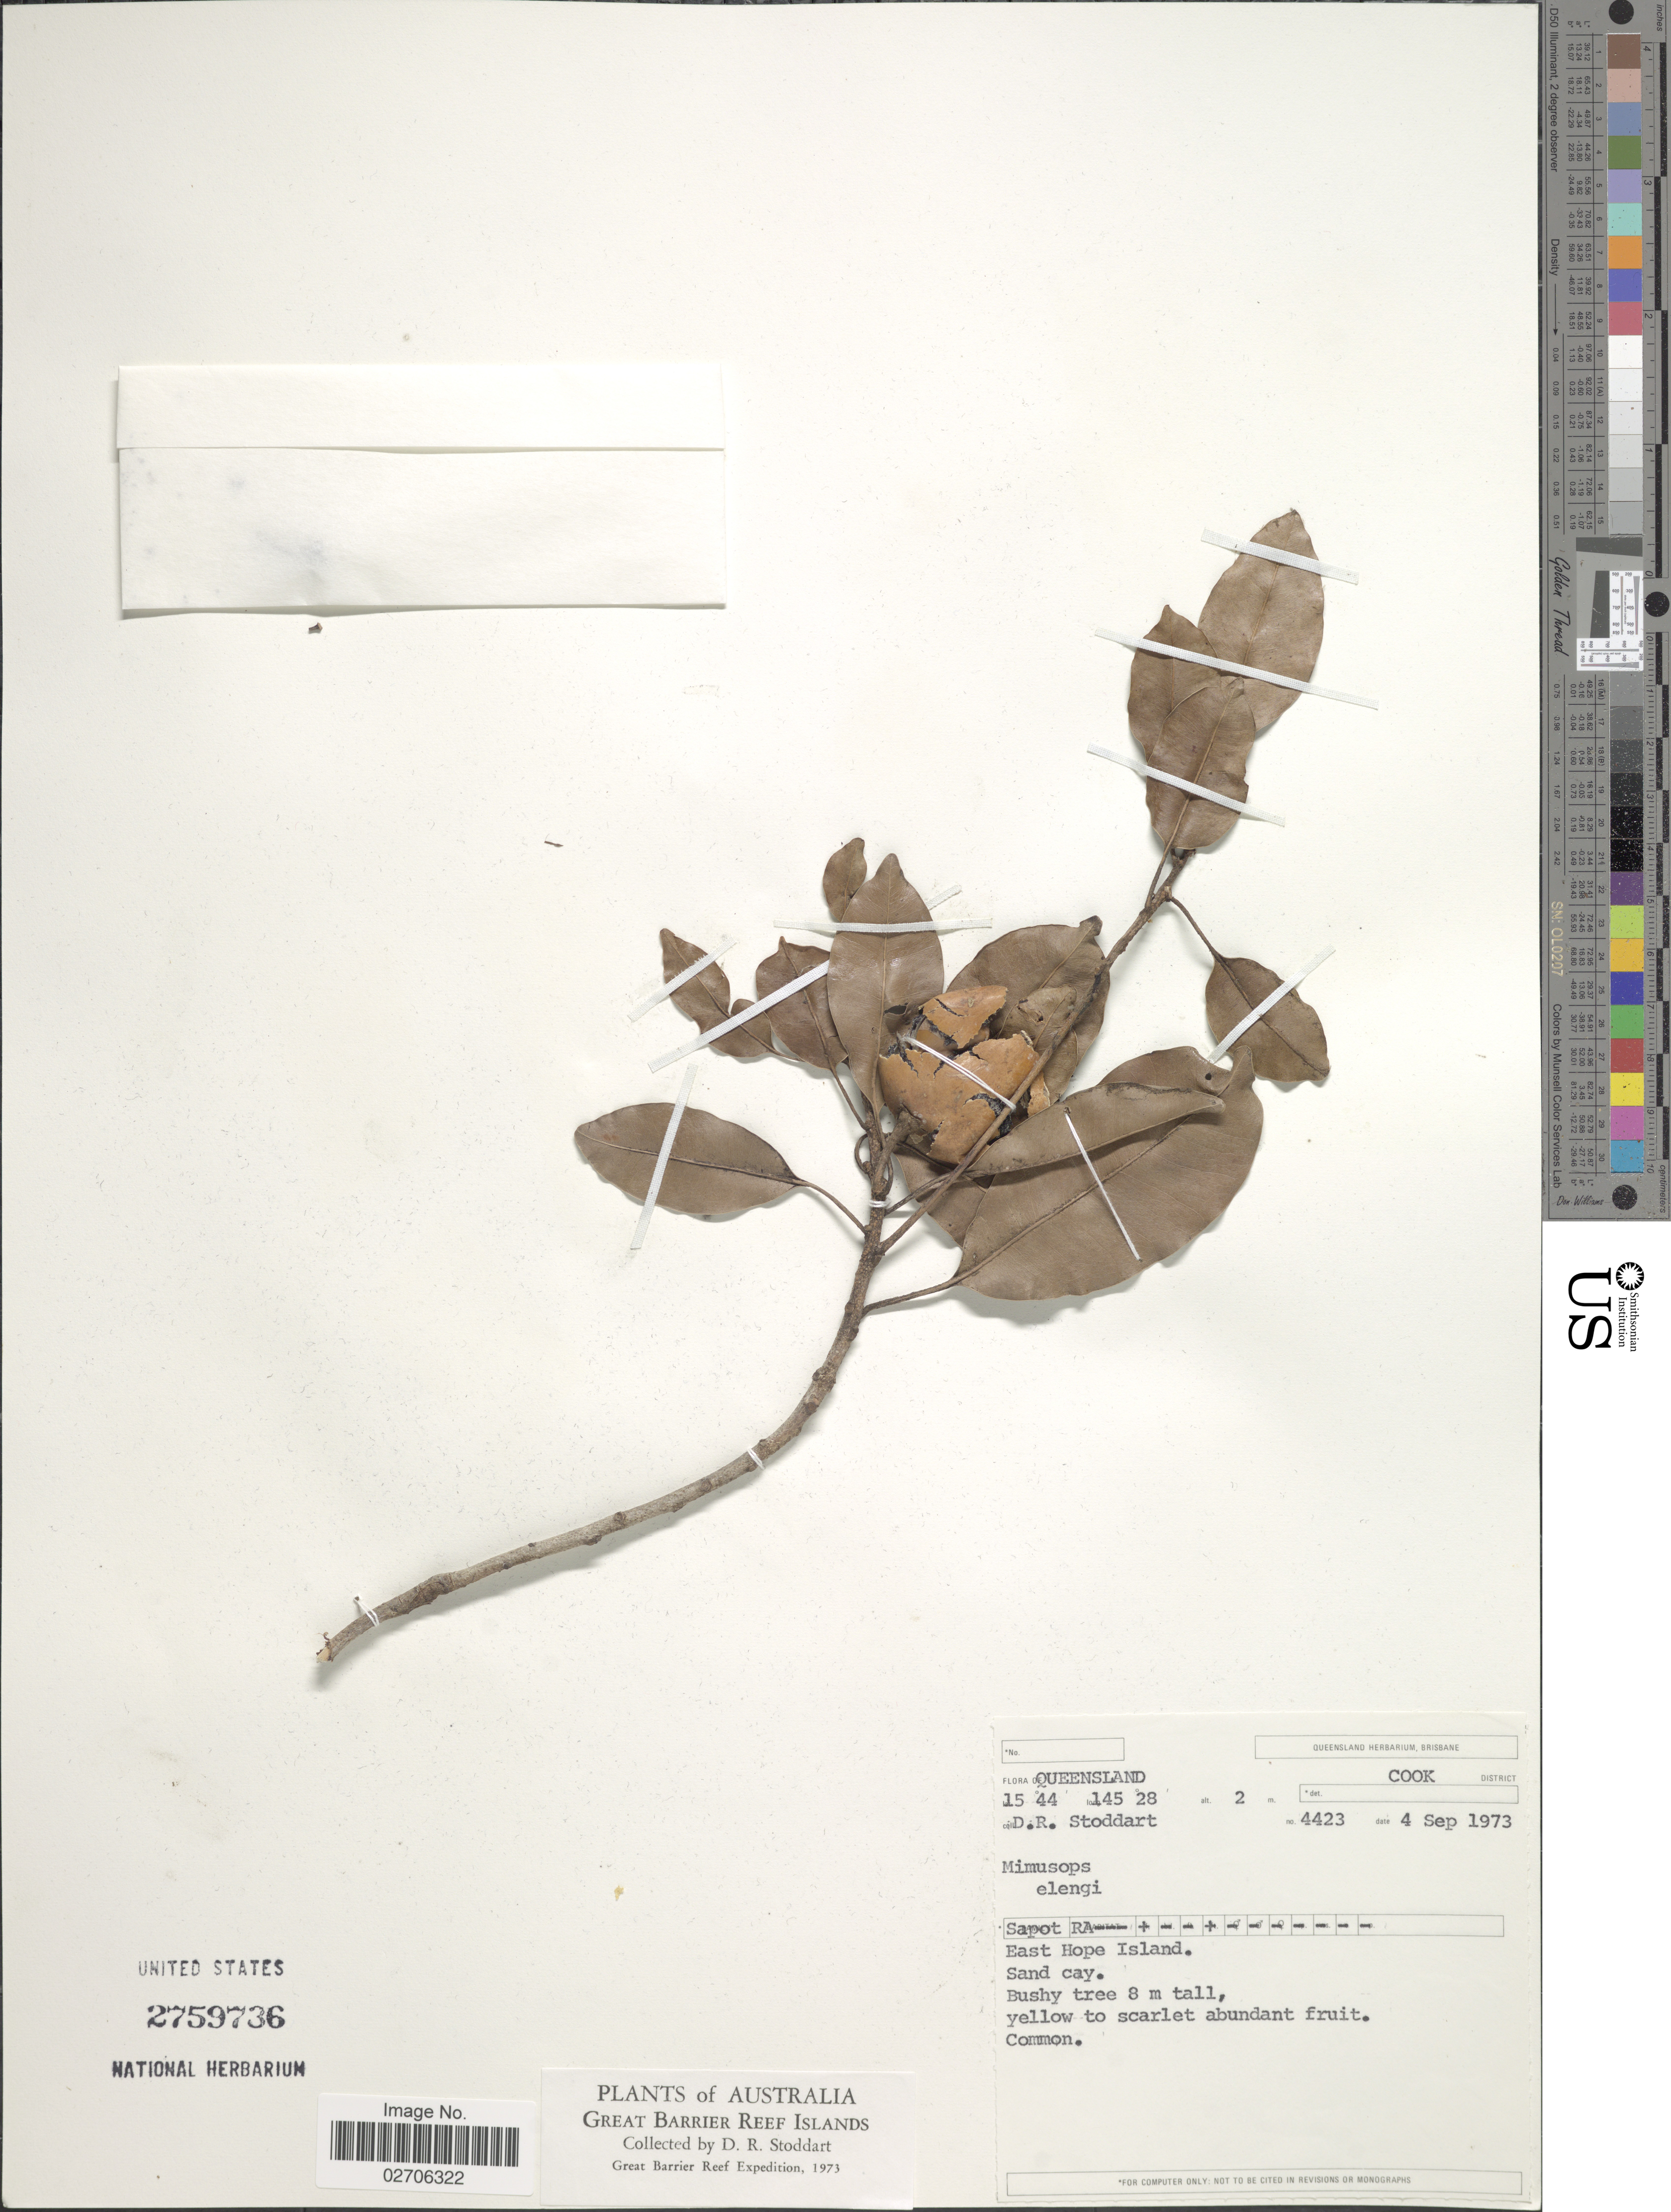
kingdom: Plantae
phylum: Tracheophyta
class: Magnoliopsida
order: Ericales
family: Sapotaceae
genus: Mimusops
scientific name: Mimusops djave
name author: Engl.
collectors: D. R. Stoddart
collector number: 4423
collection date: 1973-09-04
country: Australia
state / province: Queensland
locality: Cook District. East Hope Island. Great Barrier Reef Islands.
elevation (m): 2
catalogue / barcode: US 2759736